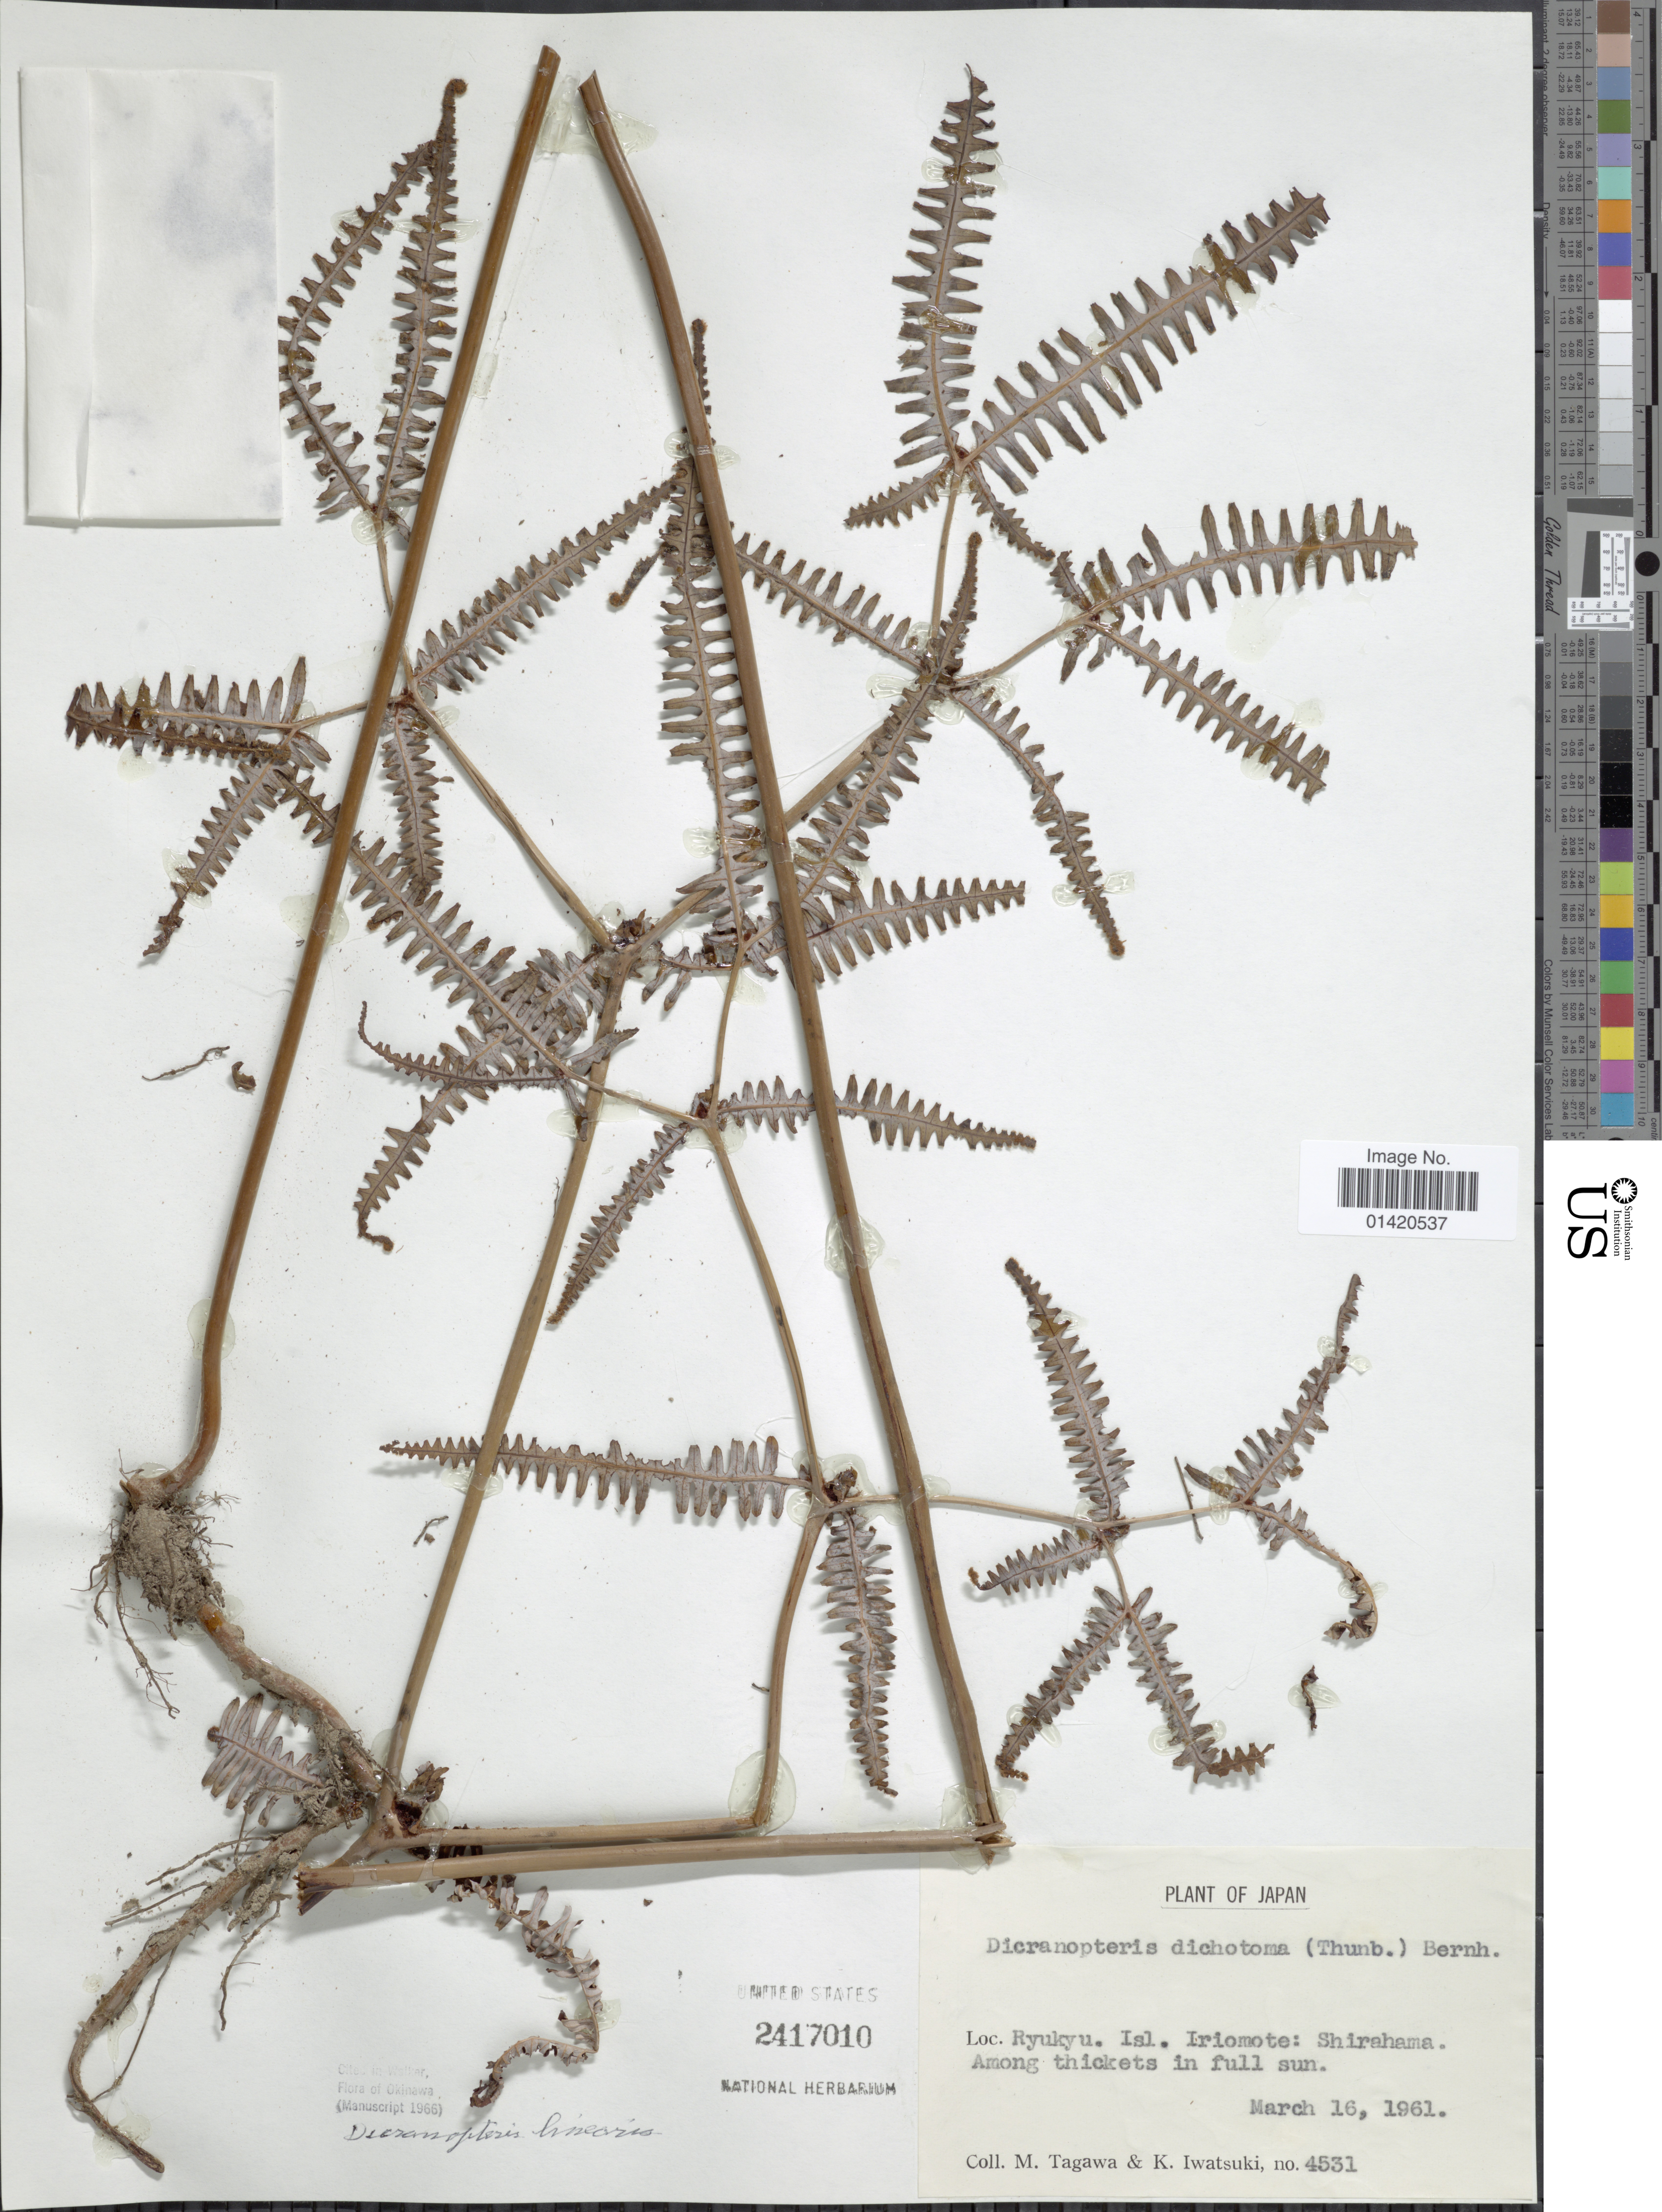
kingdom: Plantae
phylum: Tracheophyta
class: Polypodiopsida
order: Gleicheniales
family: Gleicheniaceae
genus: Dicranopteris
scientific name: Dicranopteris linearis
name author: (Burm. f.) Underw.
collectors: M. Tagawa & K. Iwatsuki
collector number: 4531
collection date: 1961-03-16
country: Japan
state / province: Okinawa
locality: Ryukyu Isl. Iriomote: Shirahama. Among thickets in full sun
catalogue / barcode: US 2417010